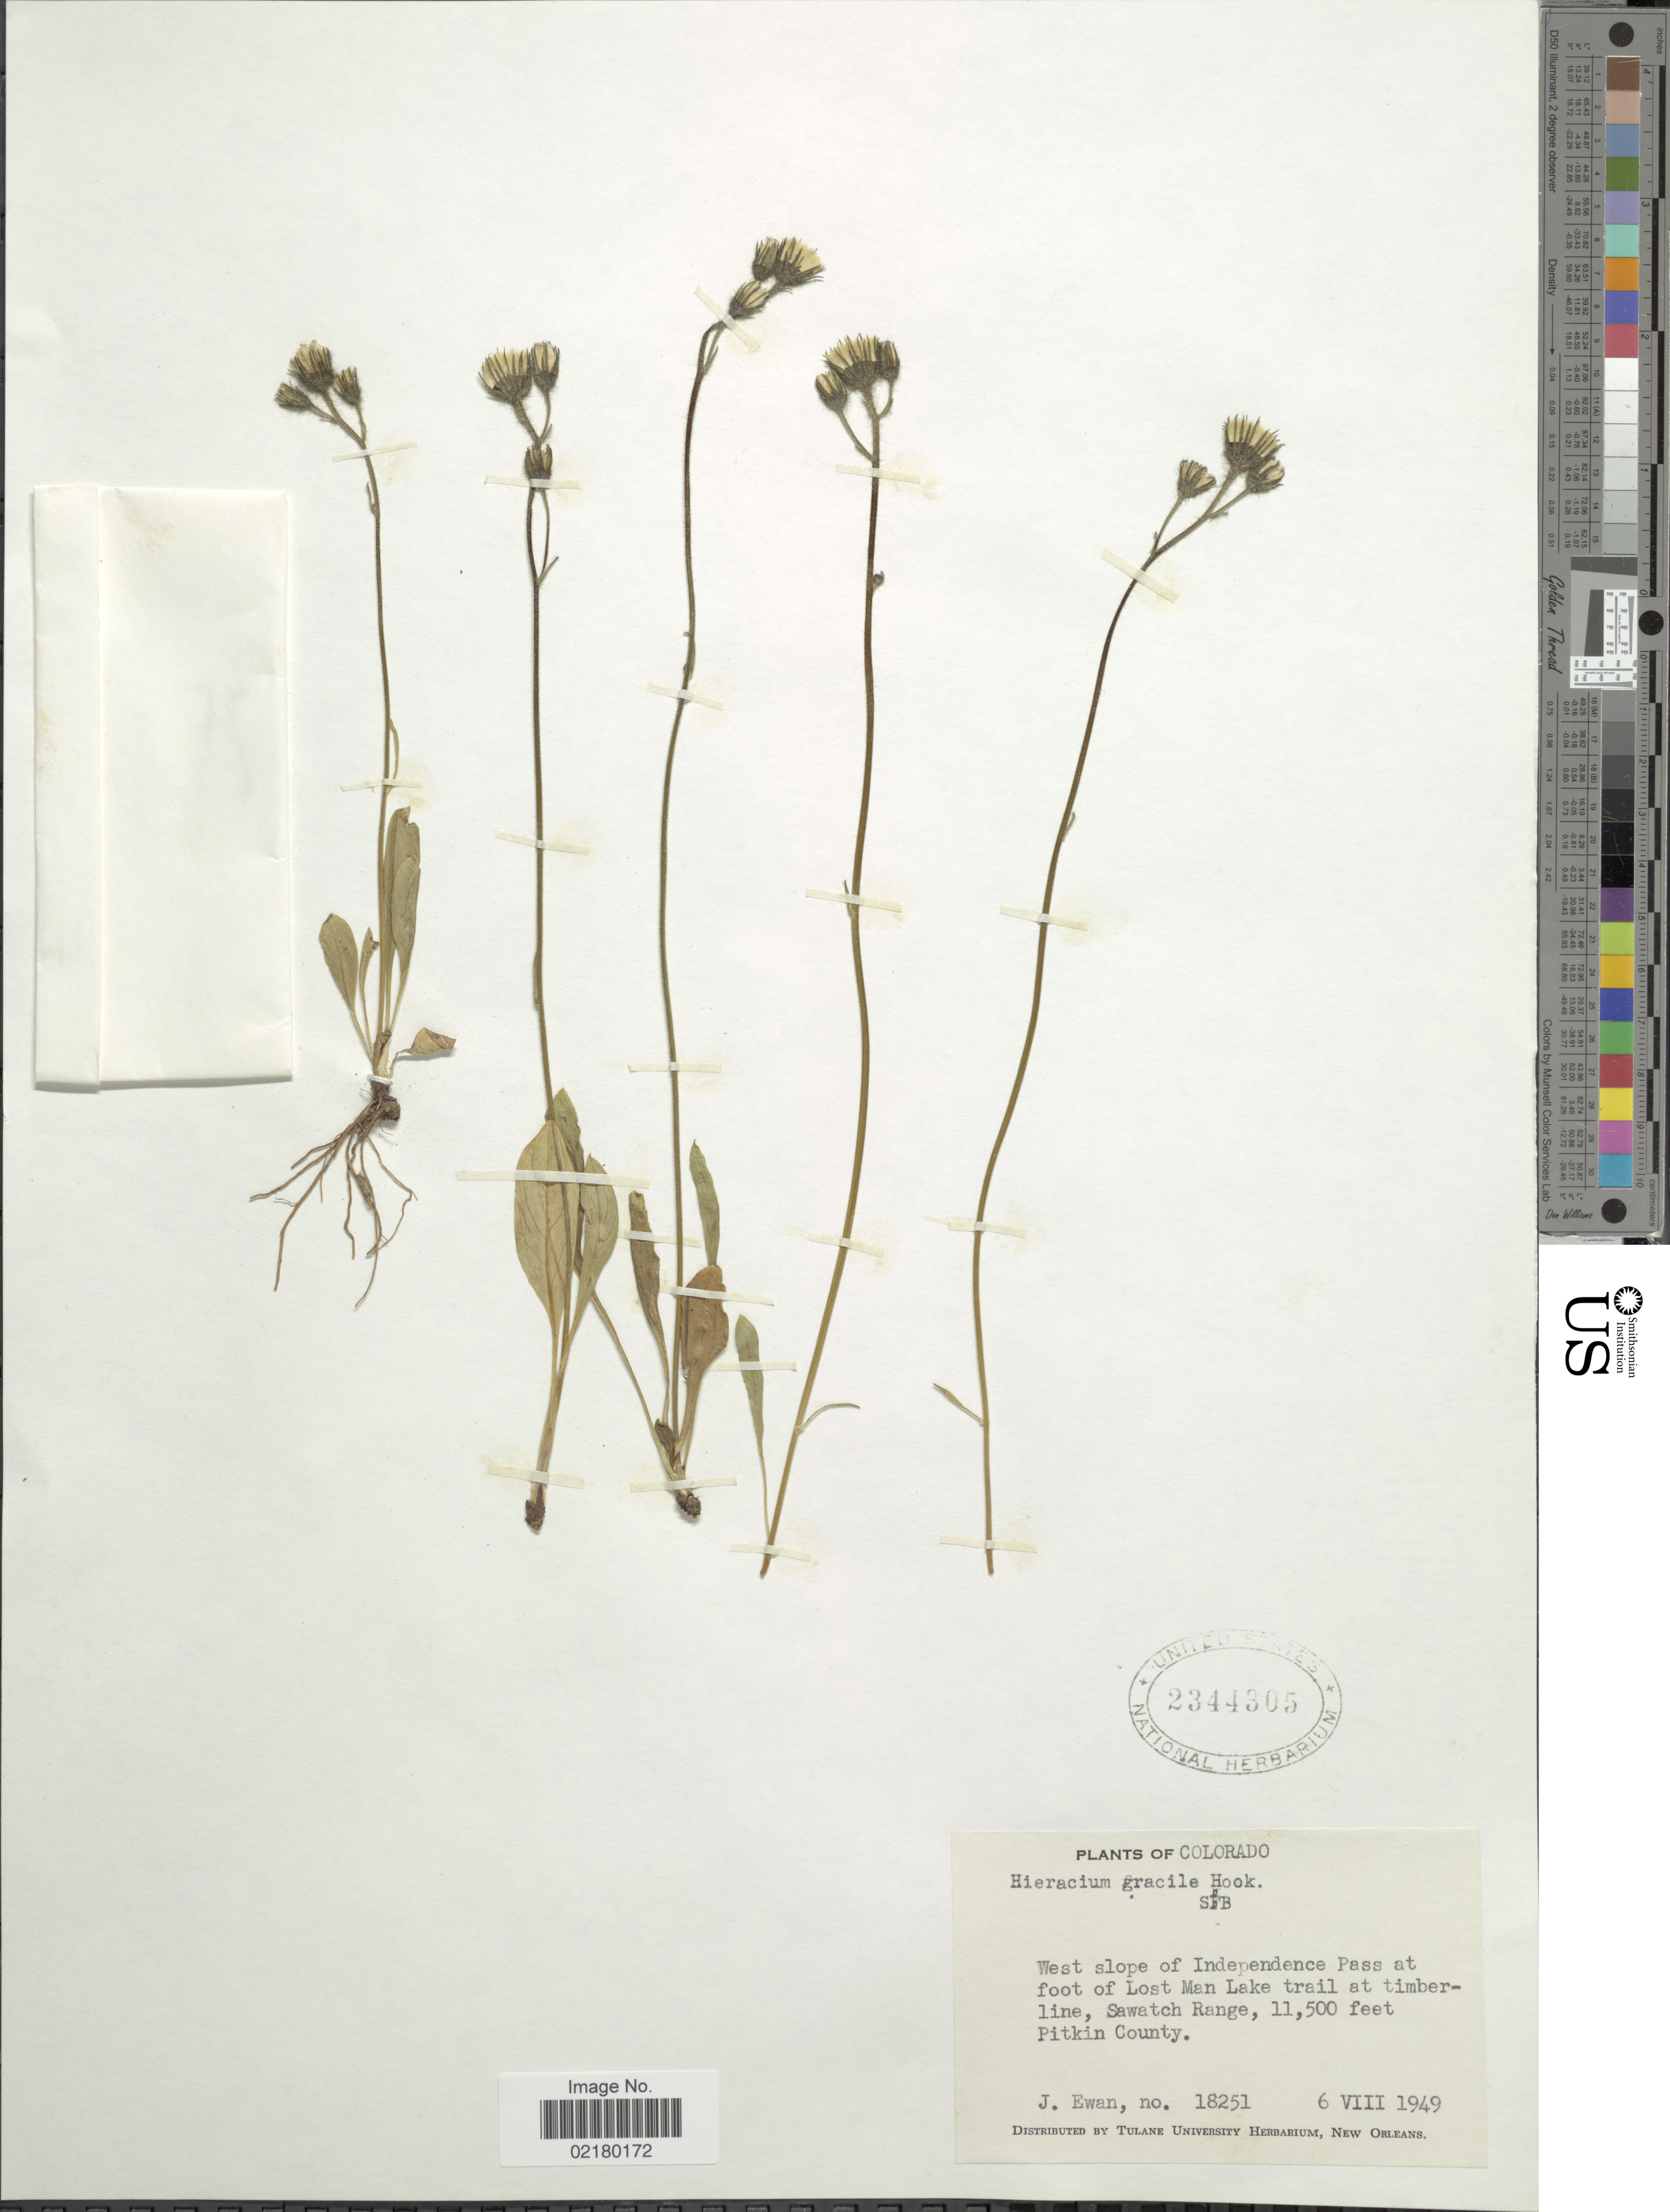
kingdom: Plantae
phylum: Tracheophyta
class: Magnoliopsida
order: Asterales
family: Asteraceae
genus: Hieracium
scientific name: Hieracium triste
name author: Willd. ex Spreng.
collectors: J. A. Ewan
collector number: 18251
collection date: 1949-08-06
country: United States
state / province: Colorado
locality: West slope of Independence Pass at foot of Lost Man Lake trail at timberline, Sawatch Range, Pitkin County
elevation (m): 3505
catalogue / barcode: US 2344305